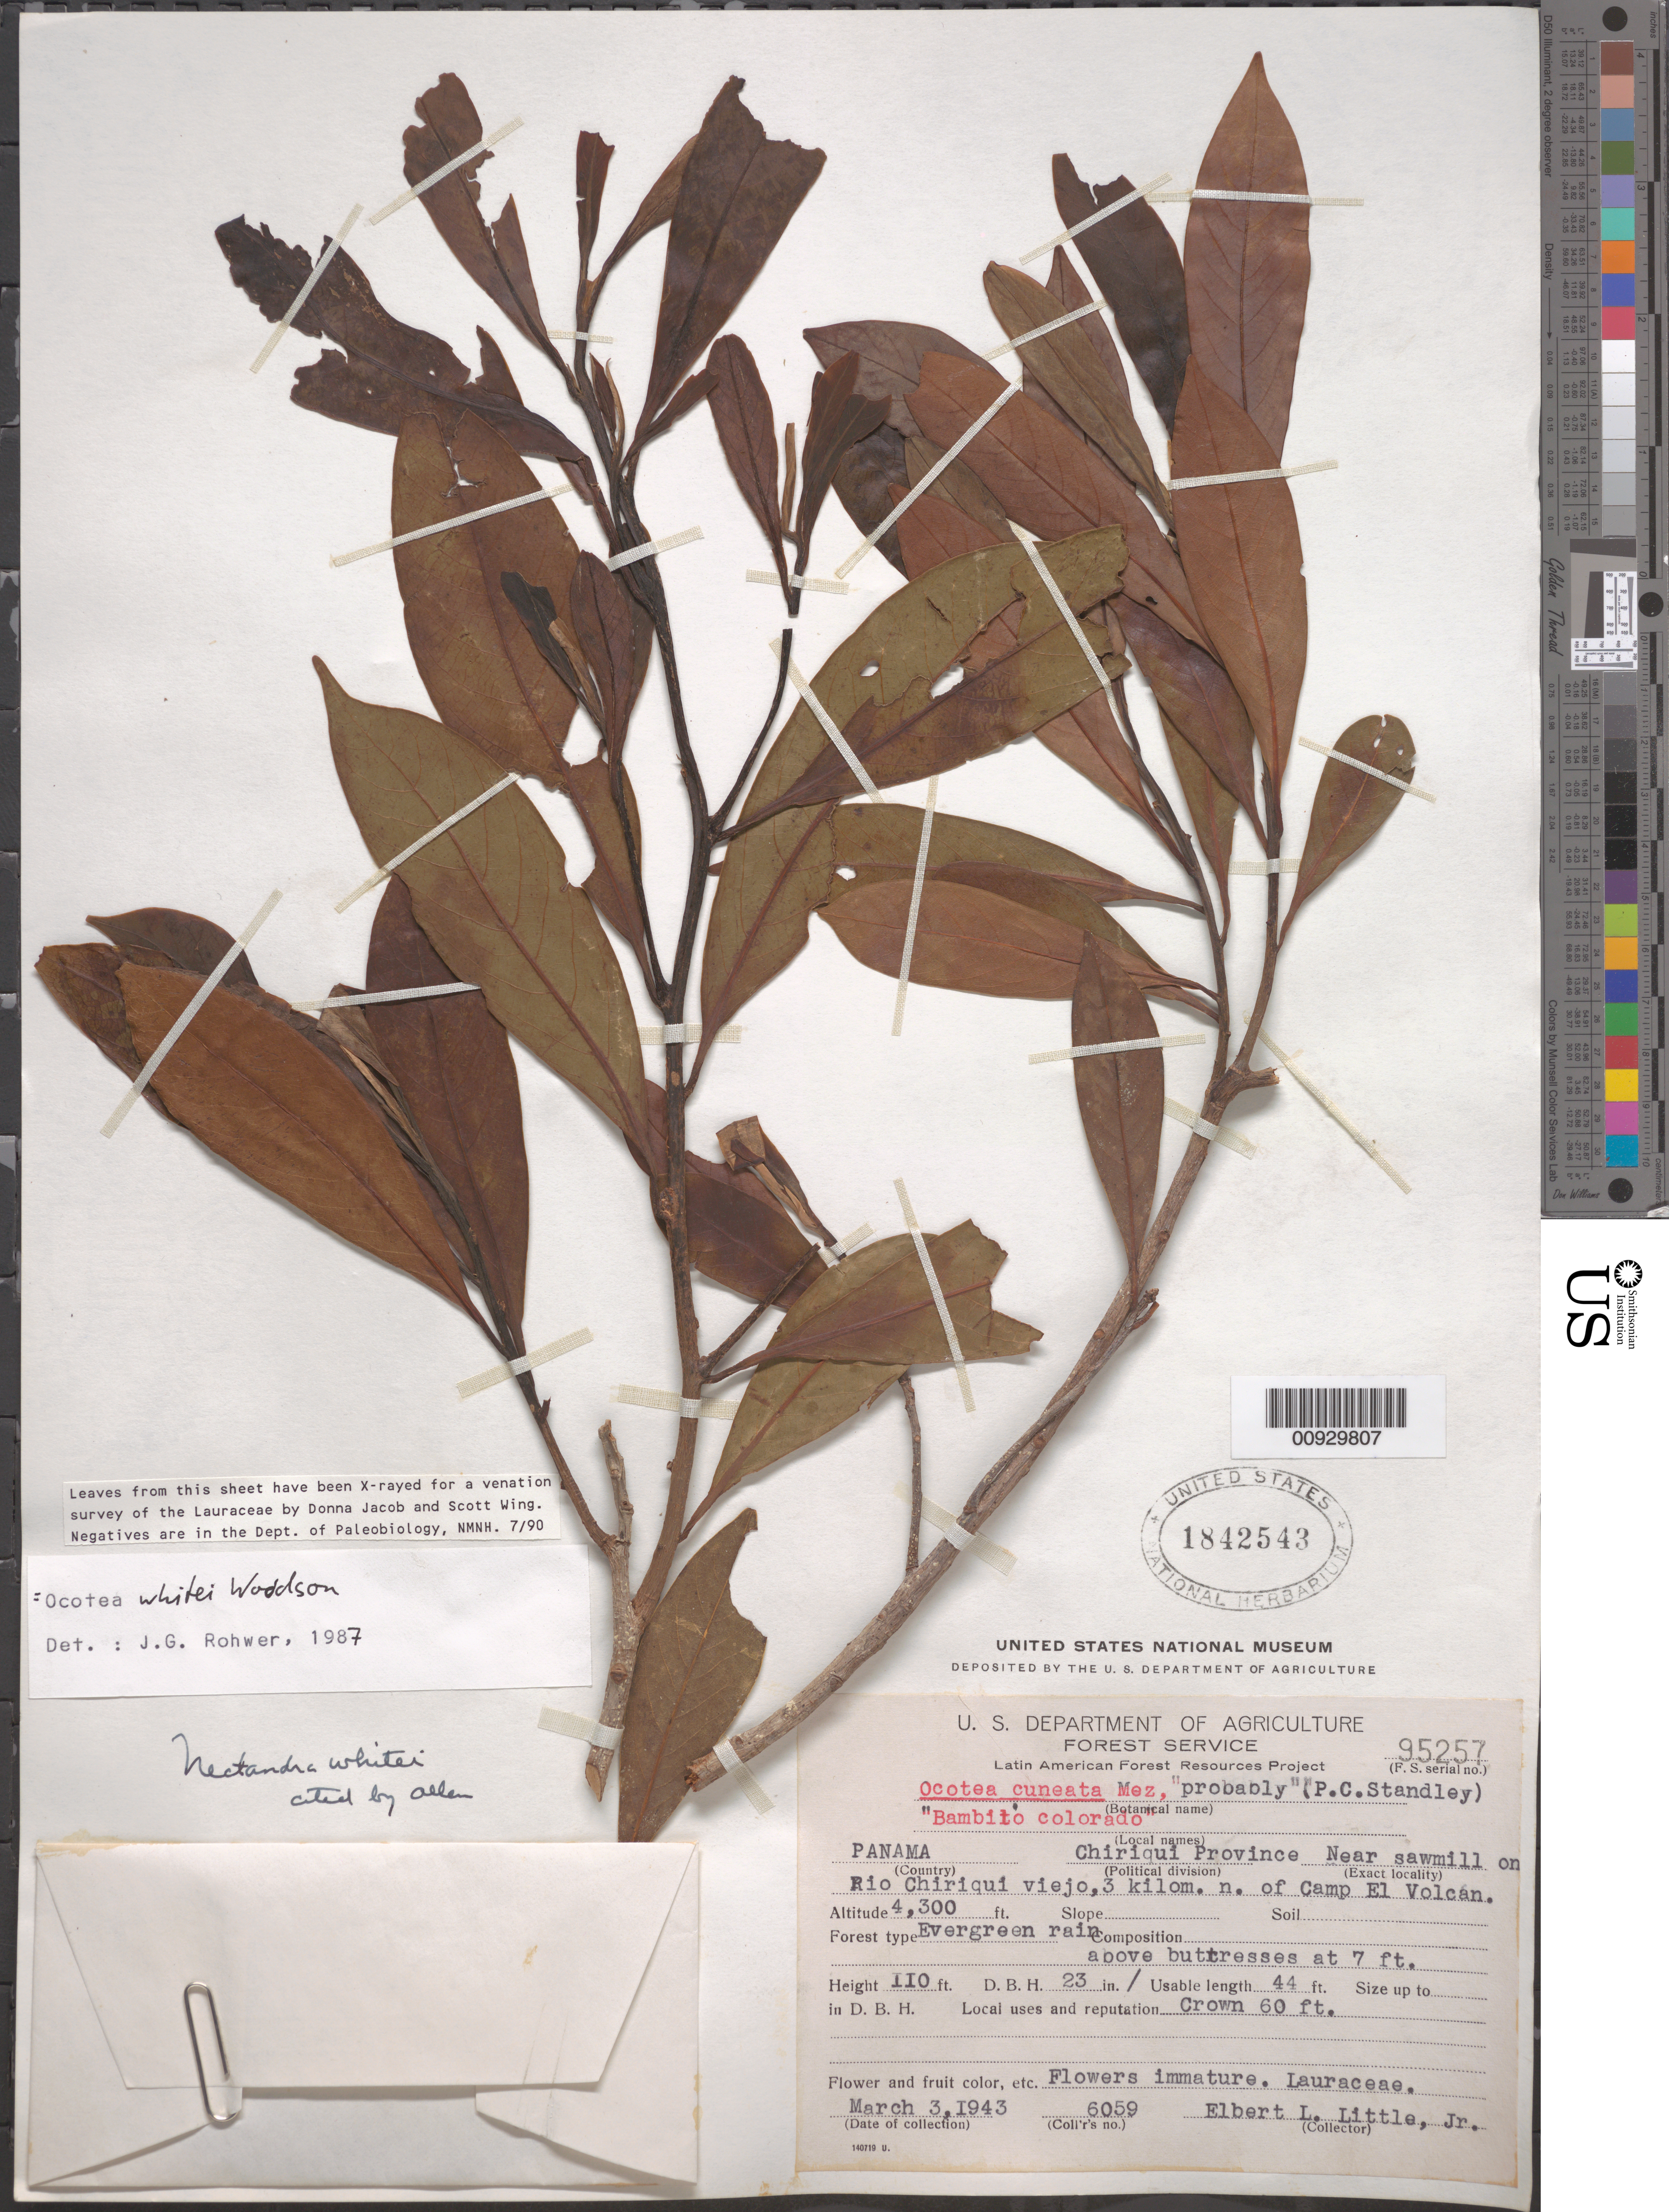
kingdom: Plantae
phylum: Tracheophyta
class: Magnoliopsida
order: Laurales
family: Lauraceae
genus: Ocotea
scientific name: Ocotea whitei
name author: Woodson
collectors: E. L. Little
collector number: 6059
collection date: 1943-03-03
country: Panama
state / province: Chiriqui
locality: Near sawmill on Rio Chiriqui viejo, 3 kilom. n. of Camp El Volcan.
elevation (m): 1311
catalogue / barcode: US 1842543